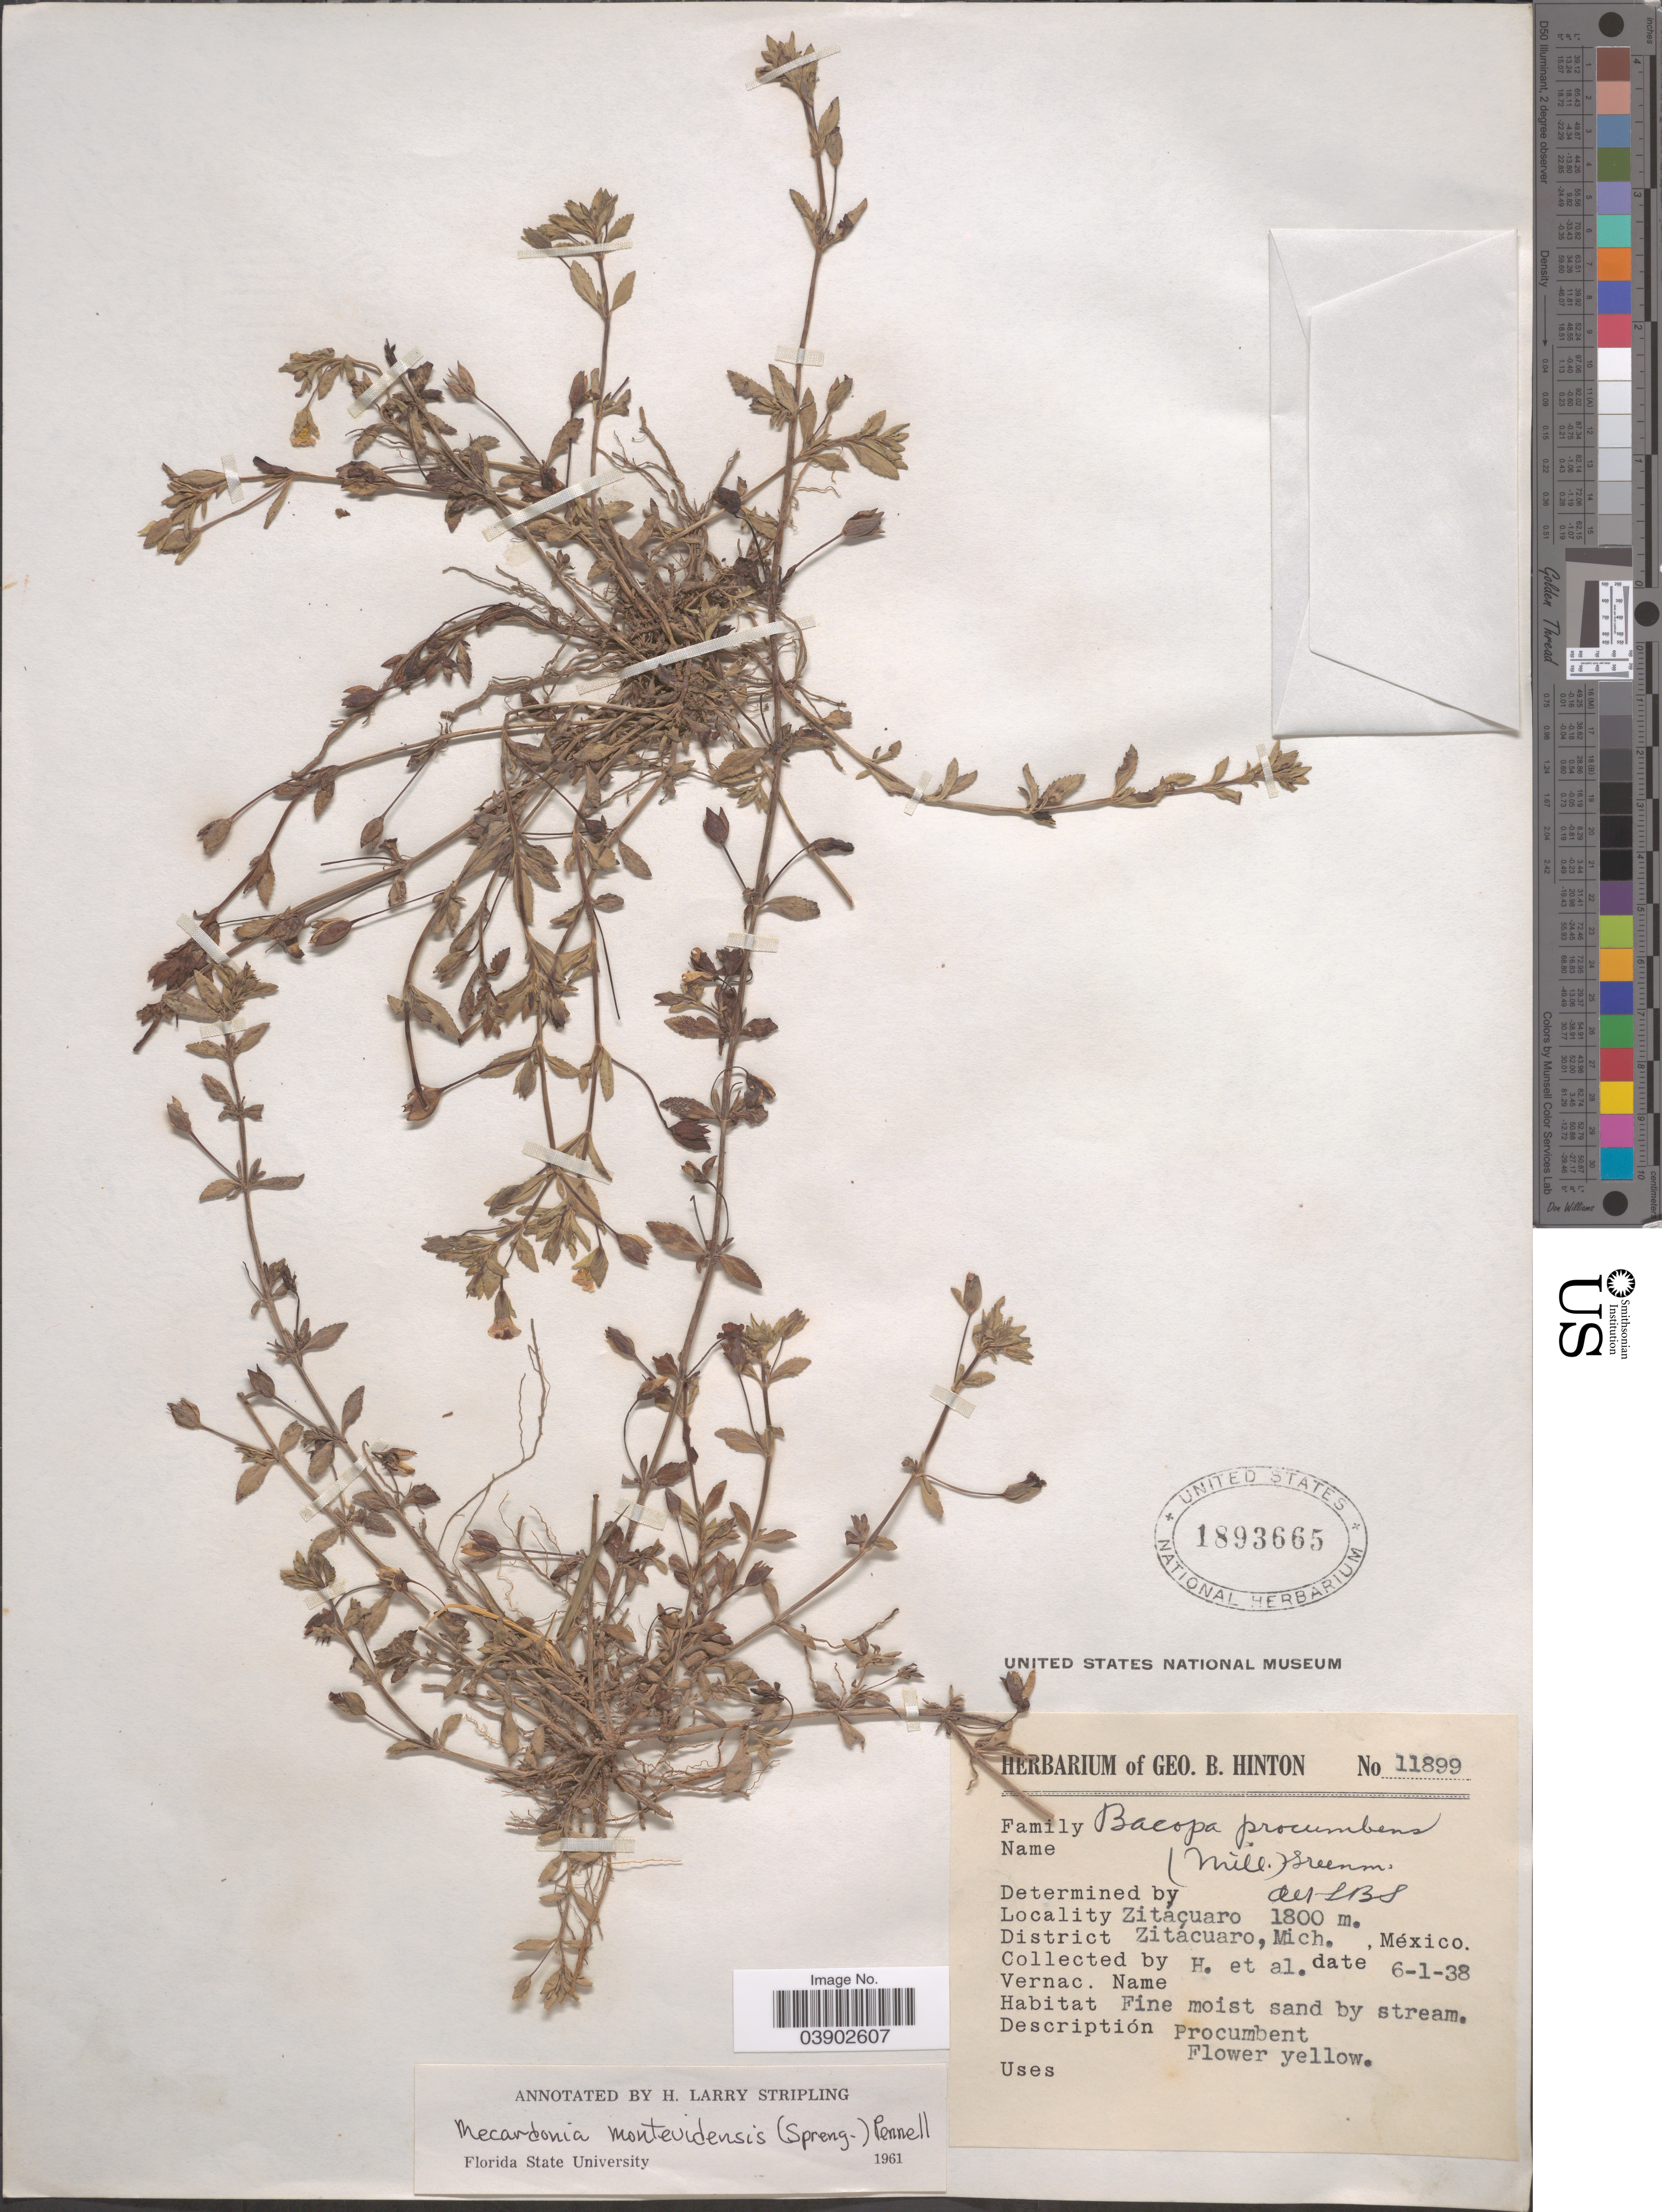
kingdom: Plantae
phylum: Tracheophyta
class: Magnoliopsida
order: Lamiales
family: Plantaginaceae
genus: Mecardonia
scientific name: Mecardonia procumbens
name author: (Mill.) Small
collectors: G. B. Hinton & et al.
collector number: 11899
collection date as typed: Transcribed d/m/y: 6/1/38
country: Mexico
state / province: Michoacán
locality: Zitáçuaro. District Zitáçuaro.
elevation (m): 1800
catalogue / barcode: US 1893665